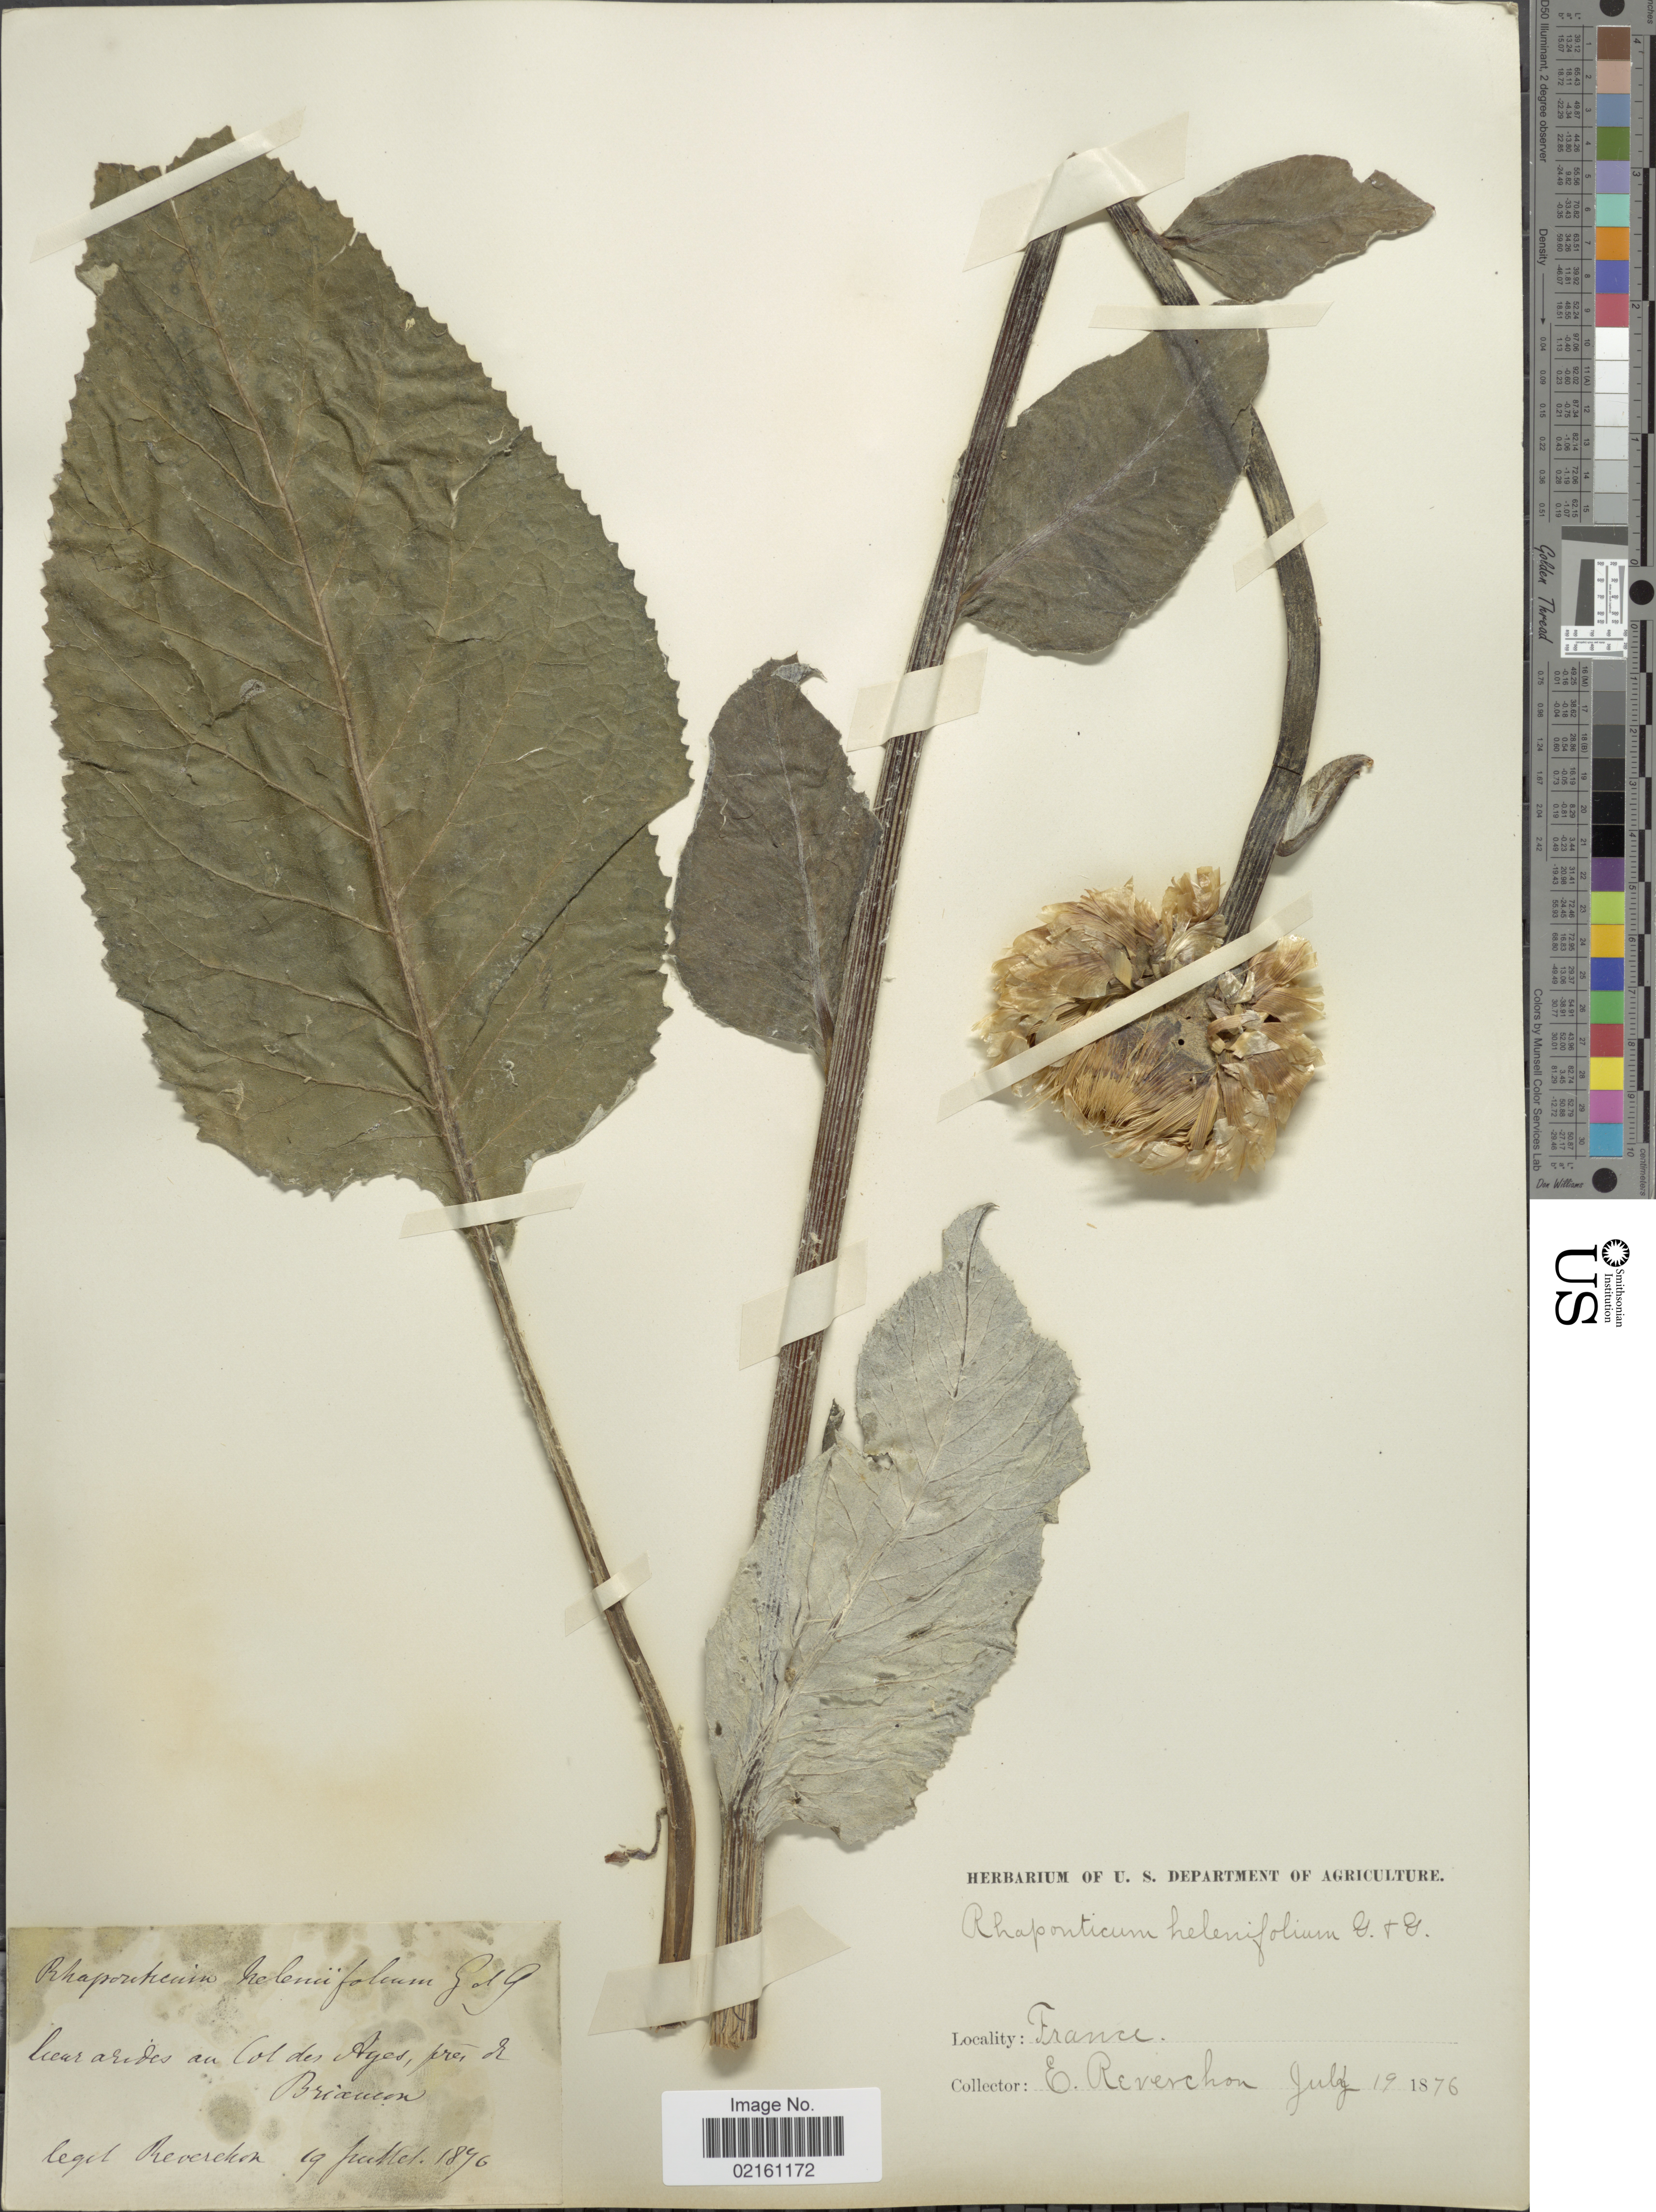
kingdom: Plantae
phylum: Tracheophyta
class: Magnoliopsida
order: Asterales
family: Asteraceae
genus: Rhaponticum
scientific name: Rhaponticum heleniifolium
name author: Gren. & Godr.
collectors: E. Reverchon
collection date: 1876-07-19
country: France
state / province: Provence-Alpes-Côte d'Azur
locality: Lieux arides au Col des Ayes, près de Briançon [dry places at Col des Ayes, near Briançon]